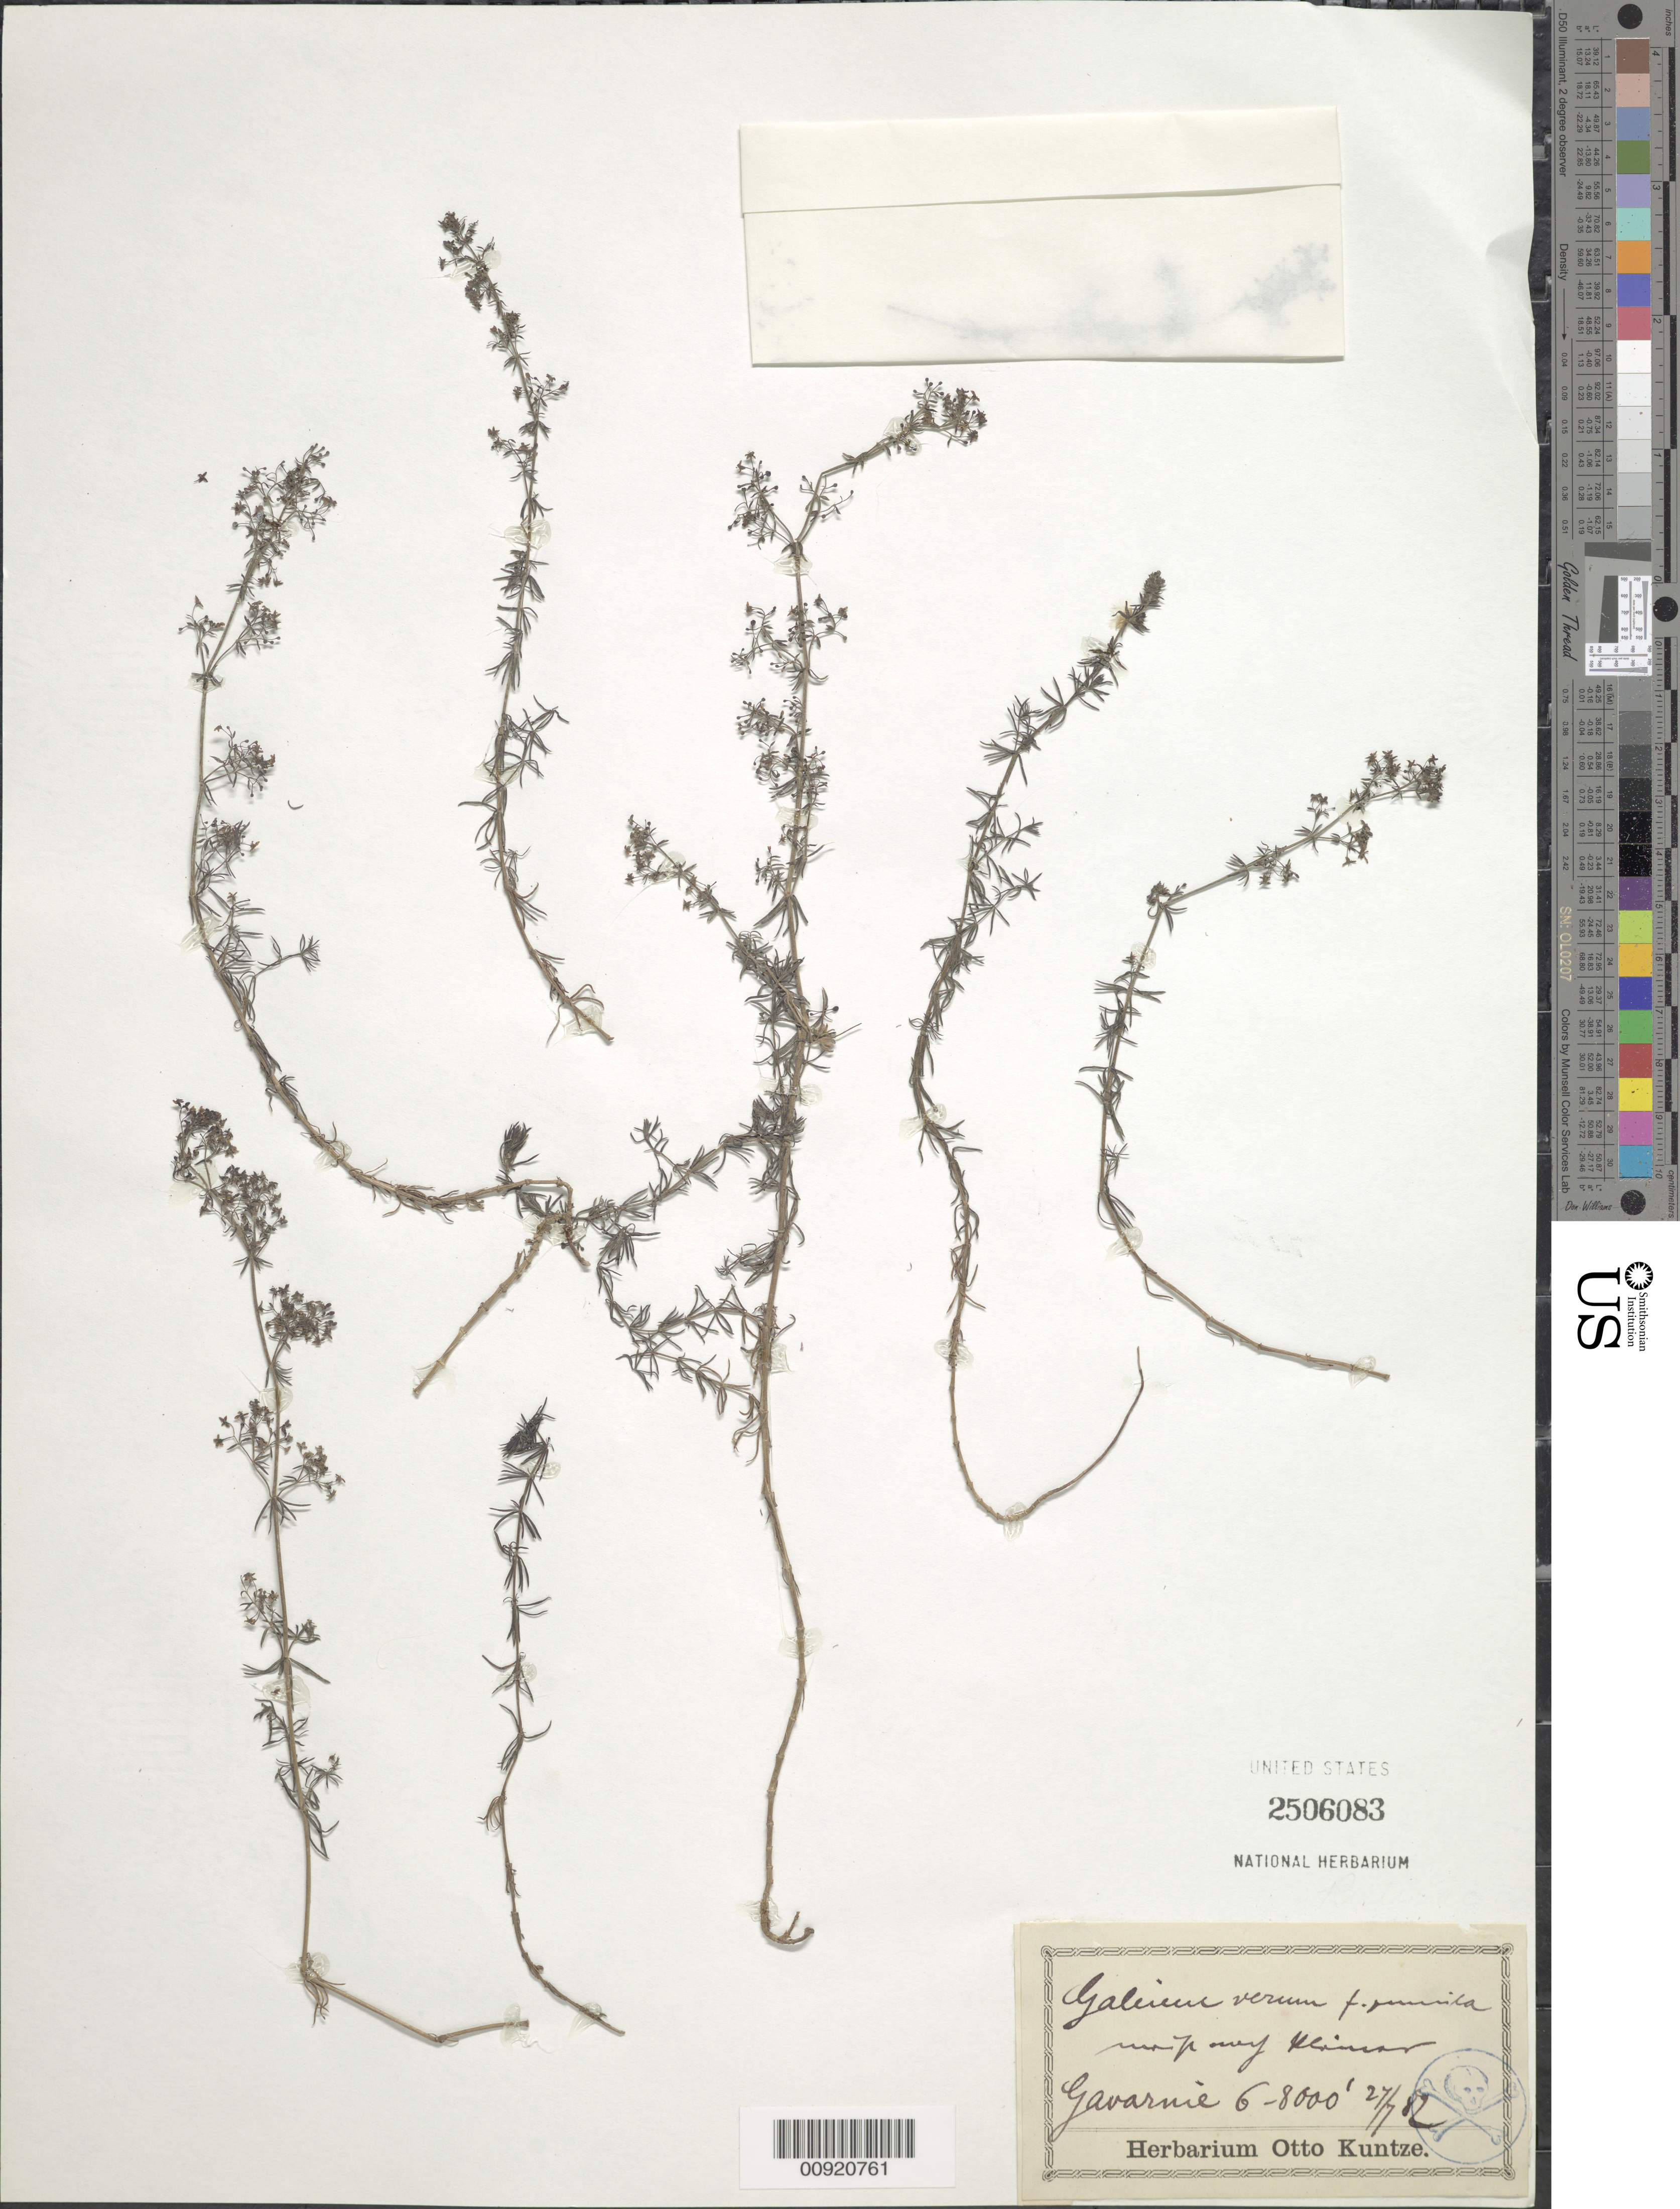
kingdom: Plantae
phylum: Tracheophyta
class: Magnoliopsida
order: Gentianales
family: Rubiaceae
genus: Galium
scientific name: Galium verum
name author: L.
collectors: C.E.O. Kuntze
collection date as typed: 27 Jul 1882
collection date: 1882-07-27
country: France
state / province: Occitanie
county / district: Hautes-Pyrénées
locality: Gavarnie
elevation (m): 2438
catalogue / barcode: US 2506083